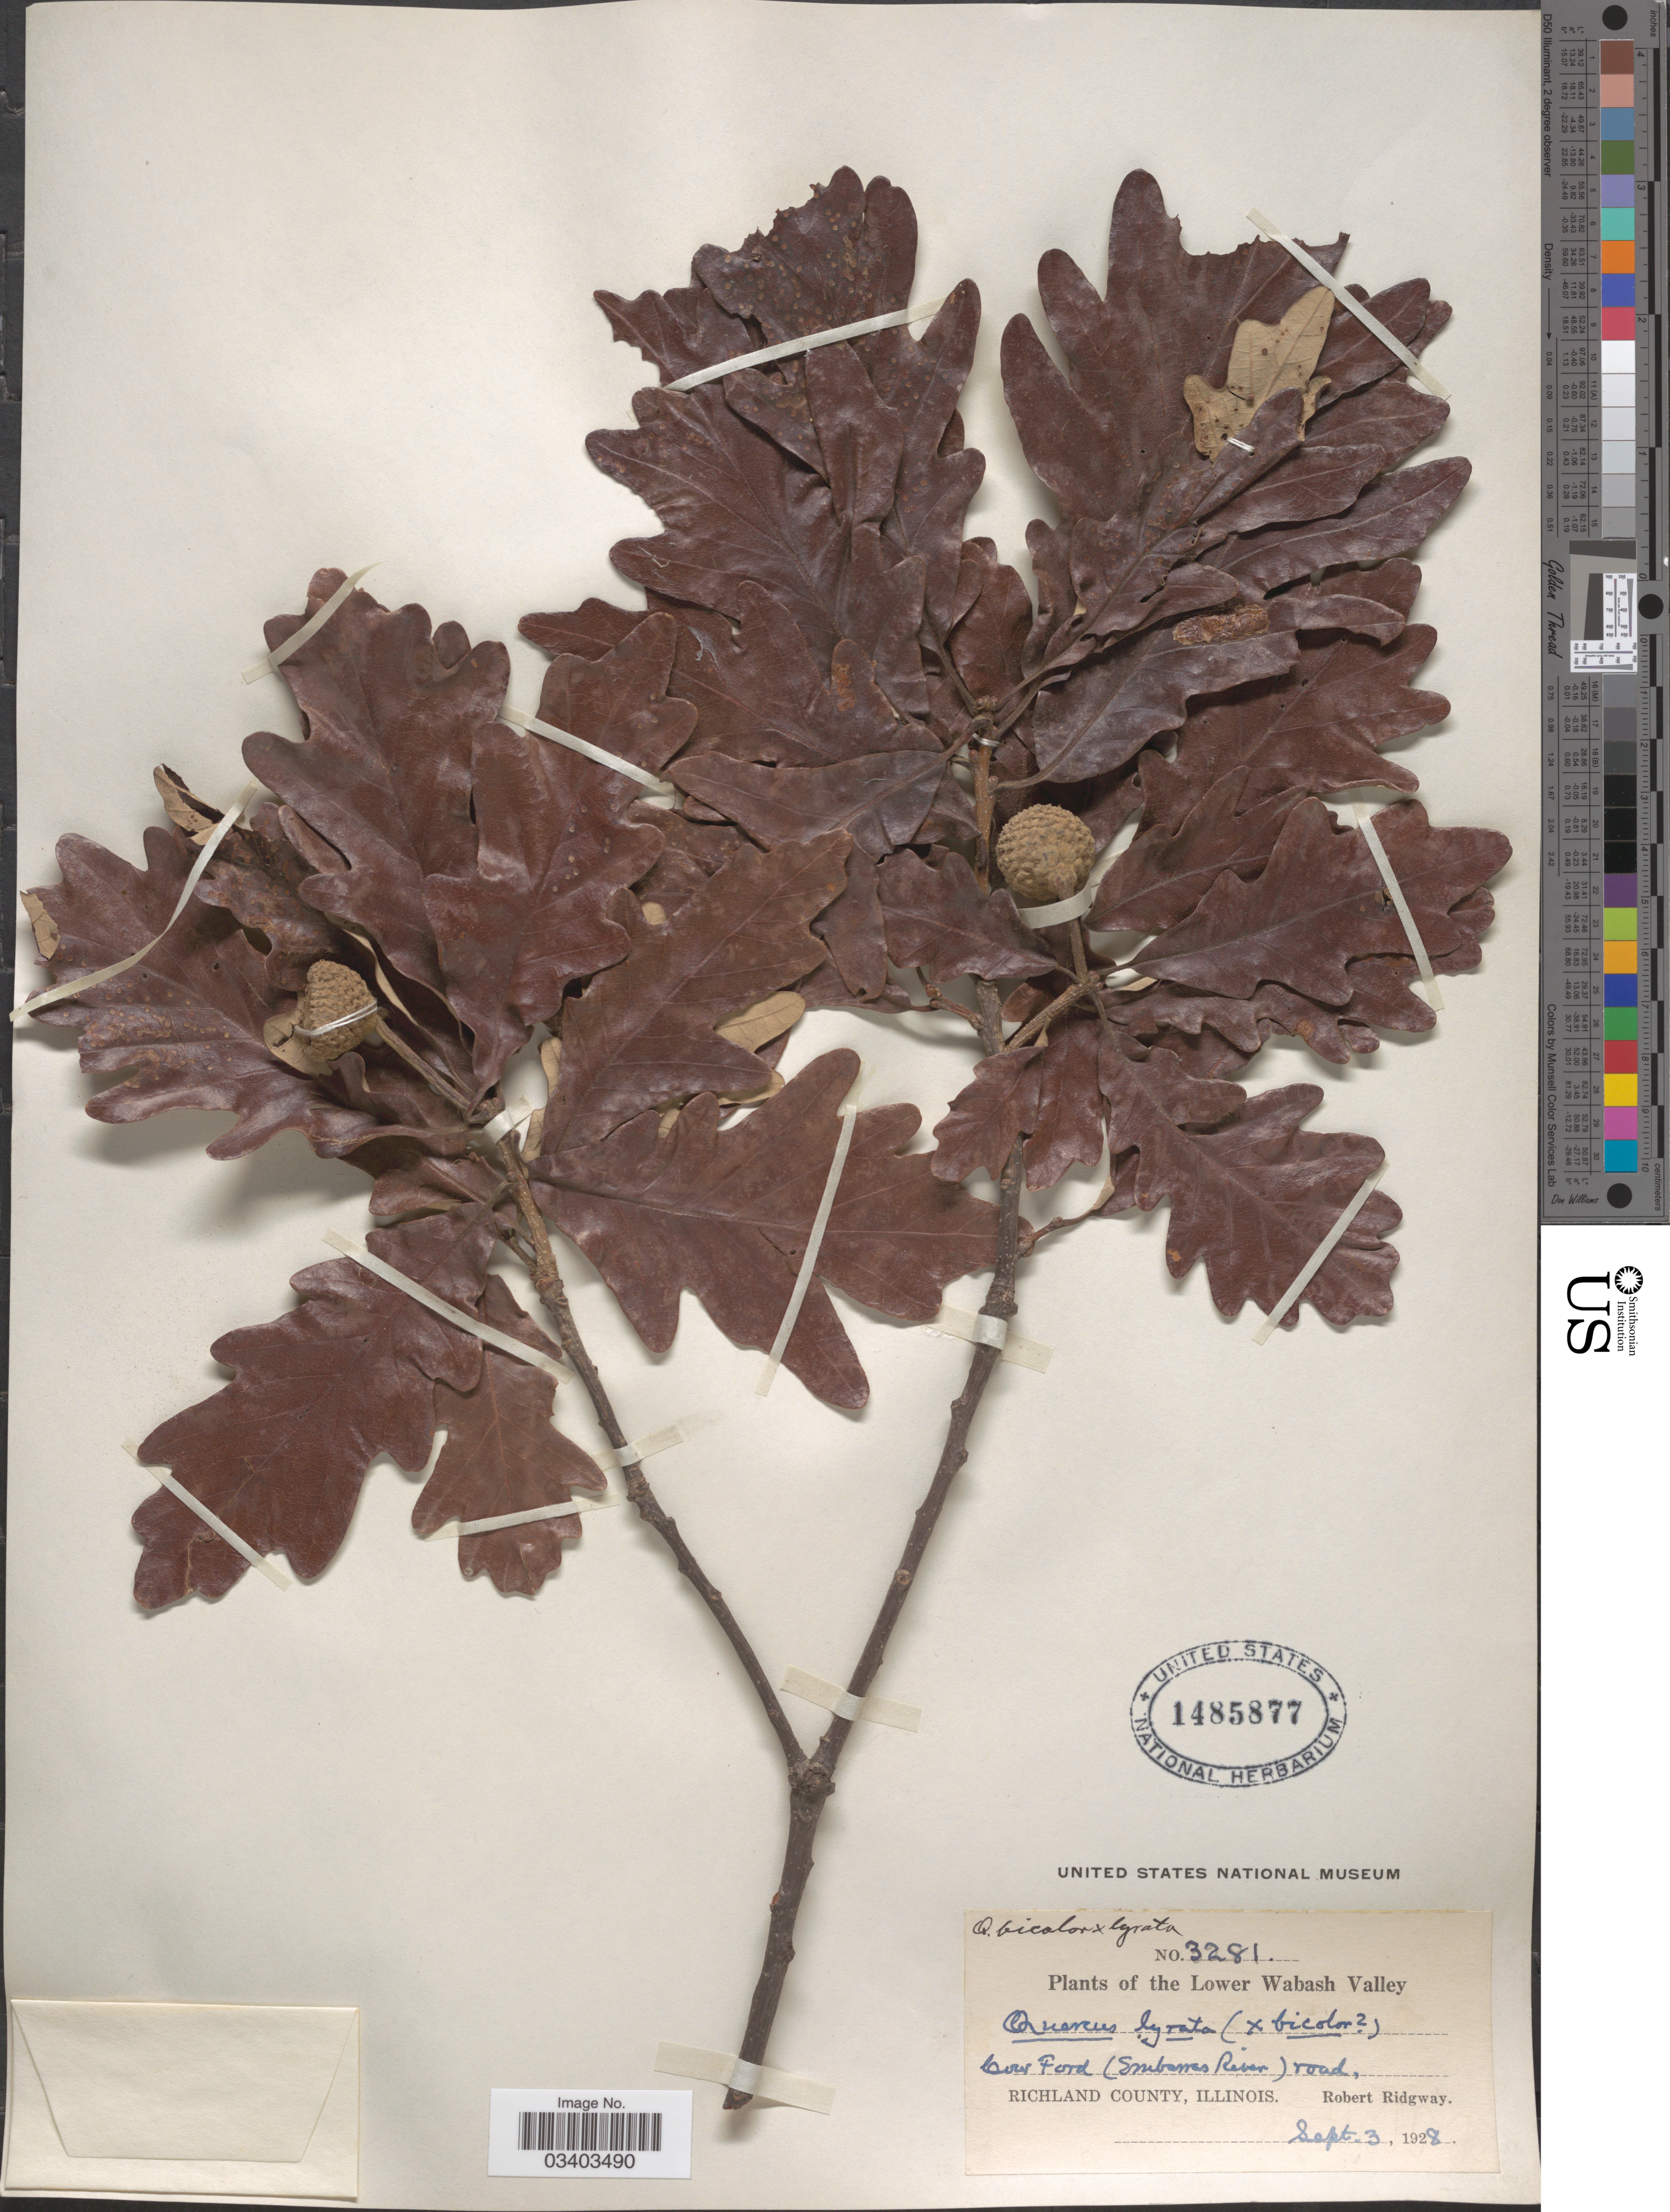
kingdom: Plantae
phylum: Tracheophyta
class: Magnoliopsida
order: Fagales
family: Fagaceae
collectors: R. Ridgway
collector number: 3281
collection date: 1928-09-03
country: United States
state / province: Illinois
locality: The Lower Wabash Valley. Cow Ford (Embarras River) road, Richland County.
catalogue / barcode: US 1485877